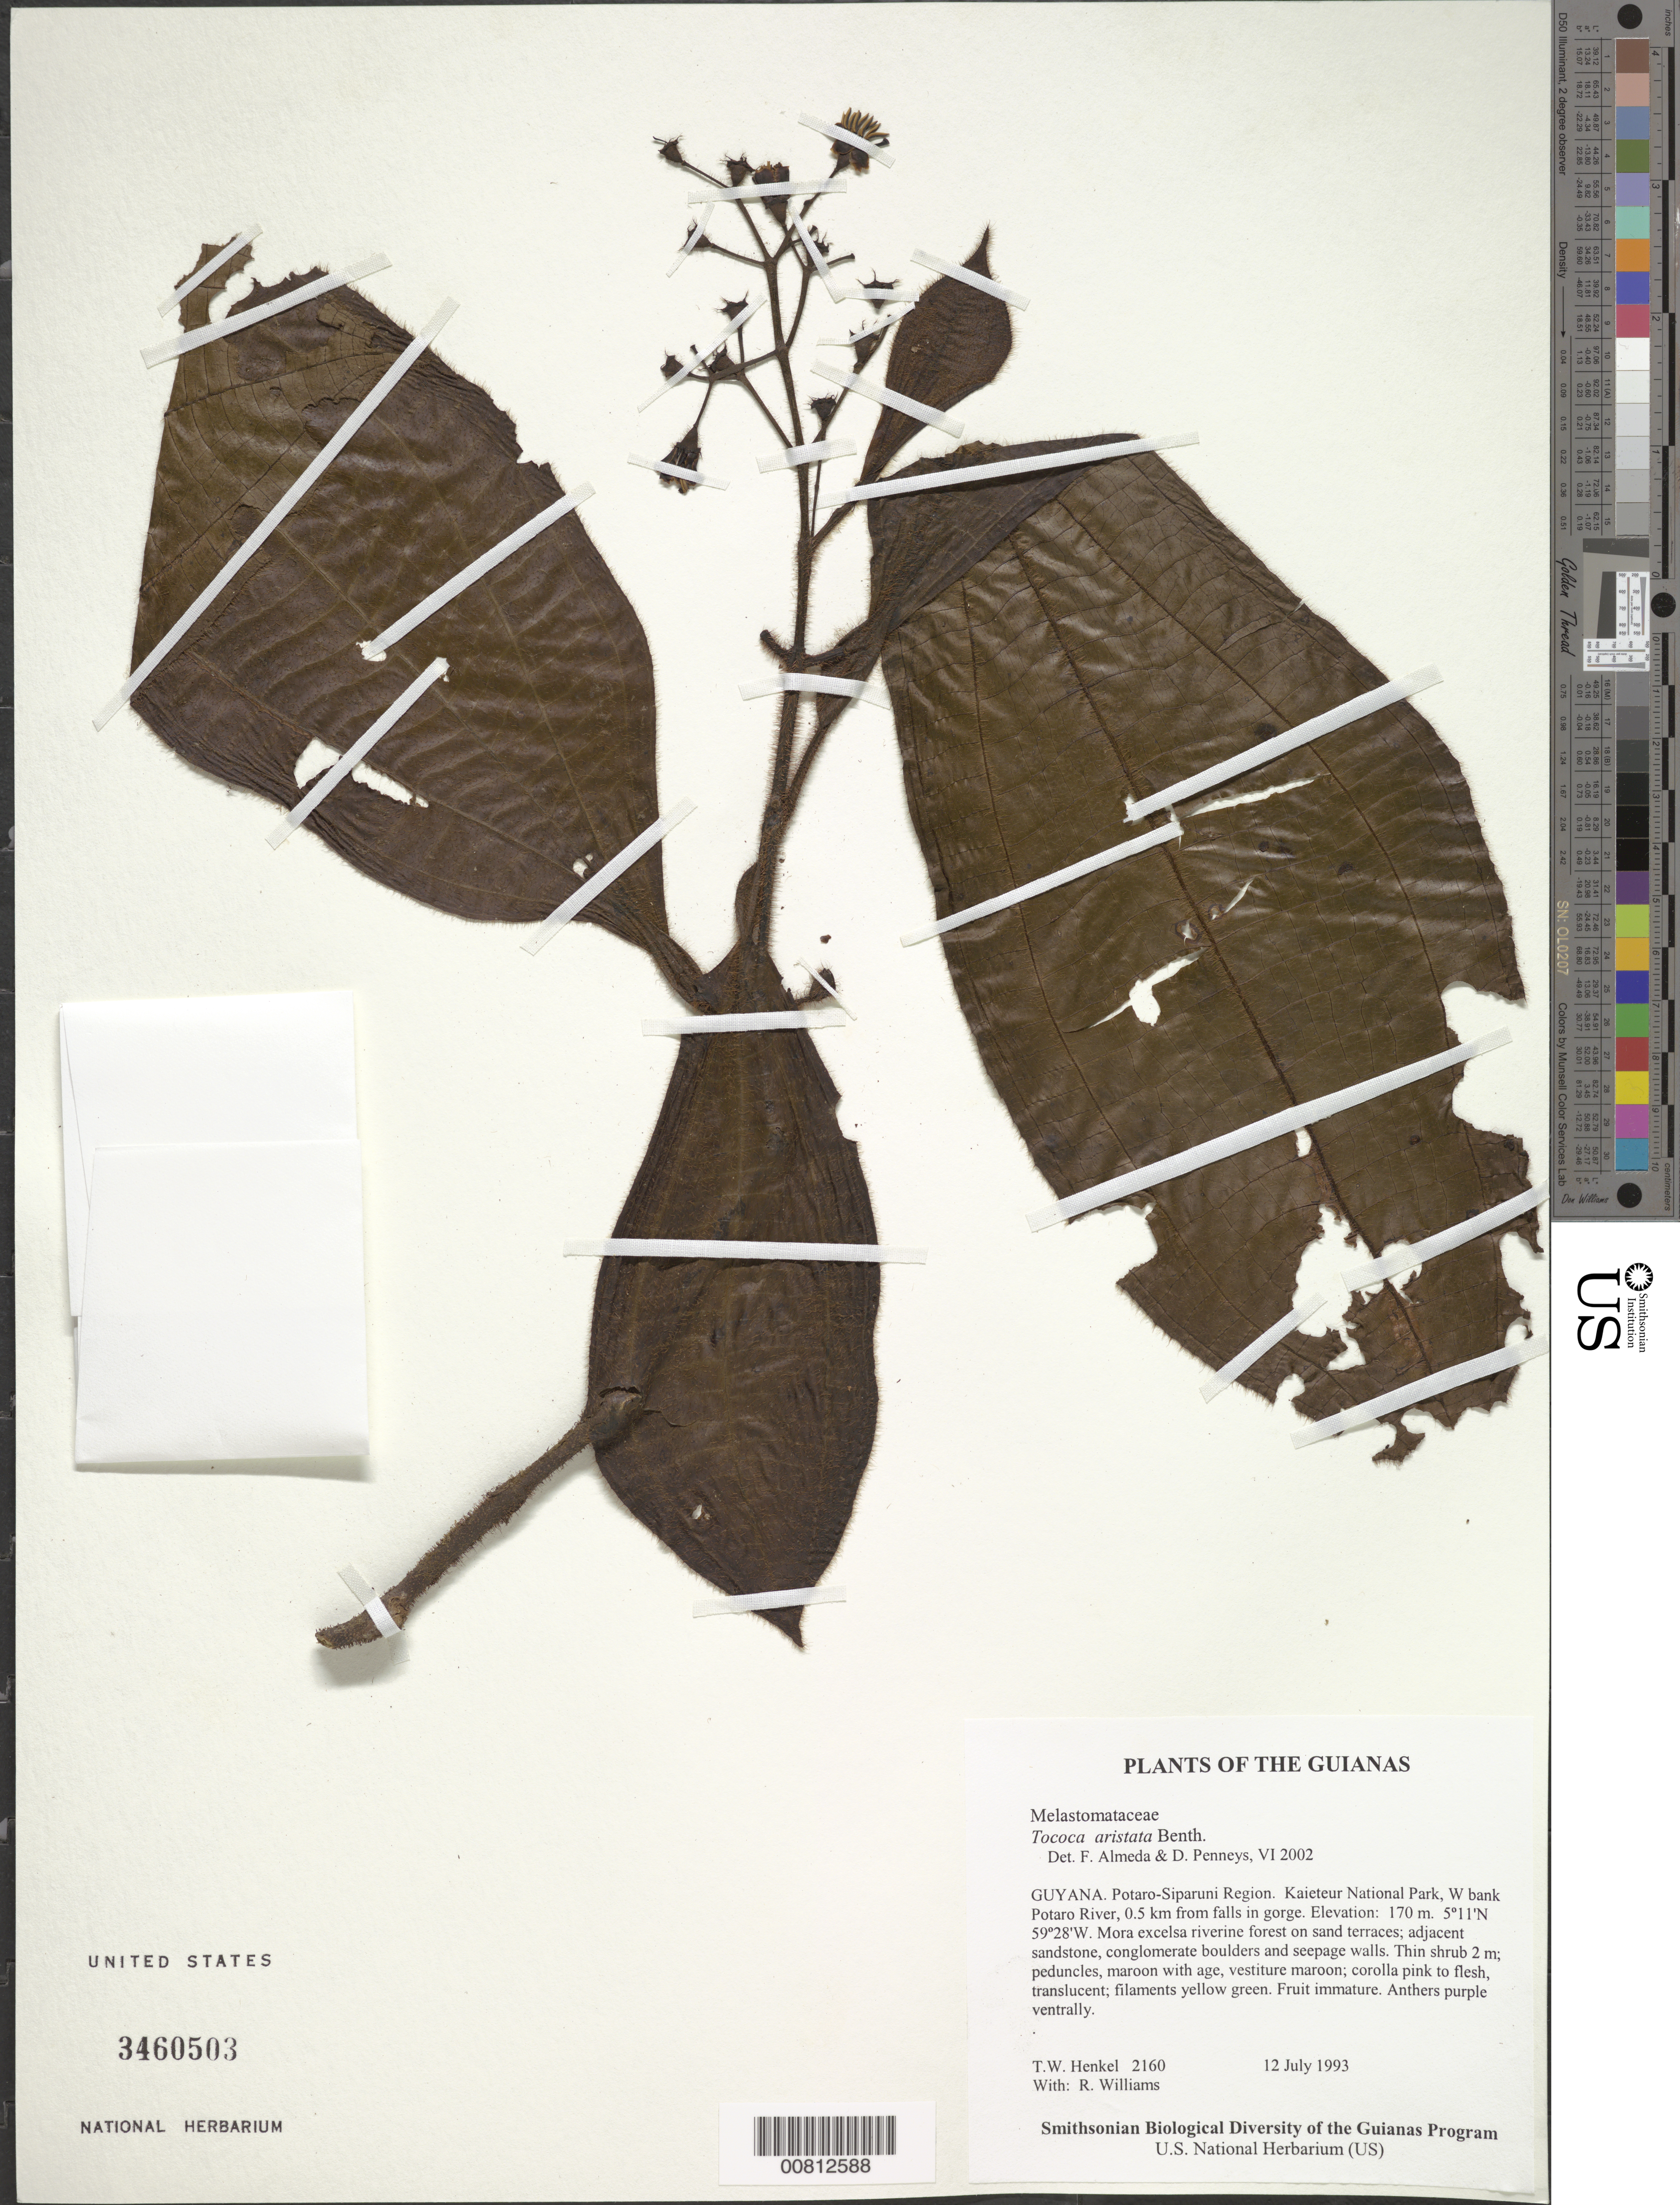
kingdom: Plantae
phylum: Tracheophyta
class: Magnoliopsida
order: Myrtales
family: Melastomataceae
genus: Tococa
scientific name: Tococa aristata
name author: Benth.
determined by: Almeda, F.; Penneys, D. S.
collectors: T. Henkel & R. Williams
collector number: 2160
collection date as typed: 12 July 1993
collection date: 1993-07-12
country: Guyana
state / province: Potaro-Siparuni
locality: Kaieteur National Park, W bank Potaro River, 0.5 km from falls in gorge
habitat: Mora excelsa riverine forest on sand terraces; adjacent sandstone, conglomerate boulders and seepage walls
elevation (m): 170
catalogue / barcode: US 3460503